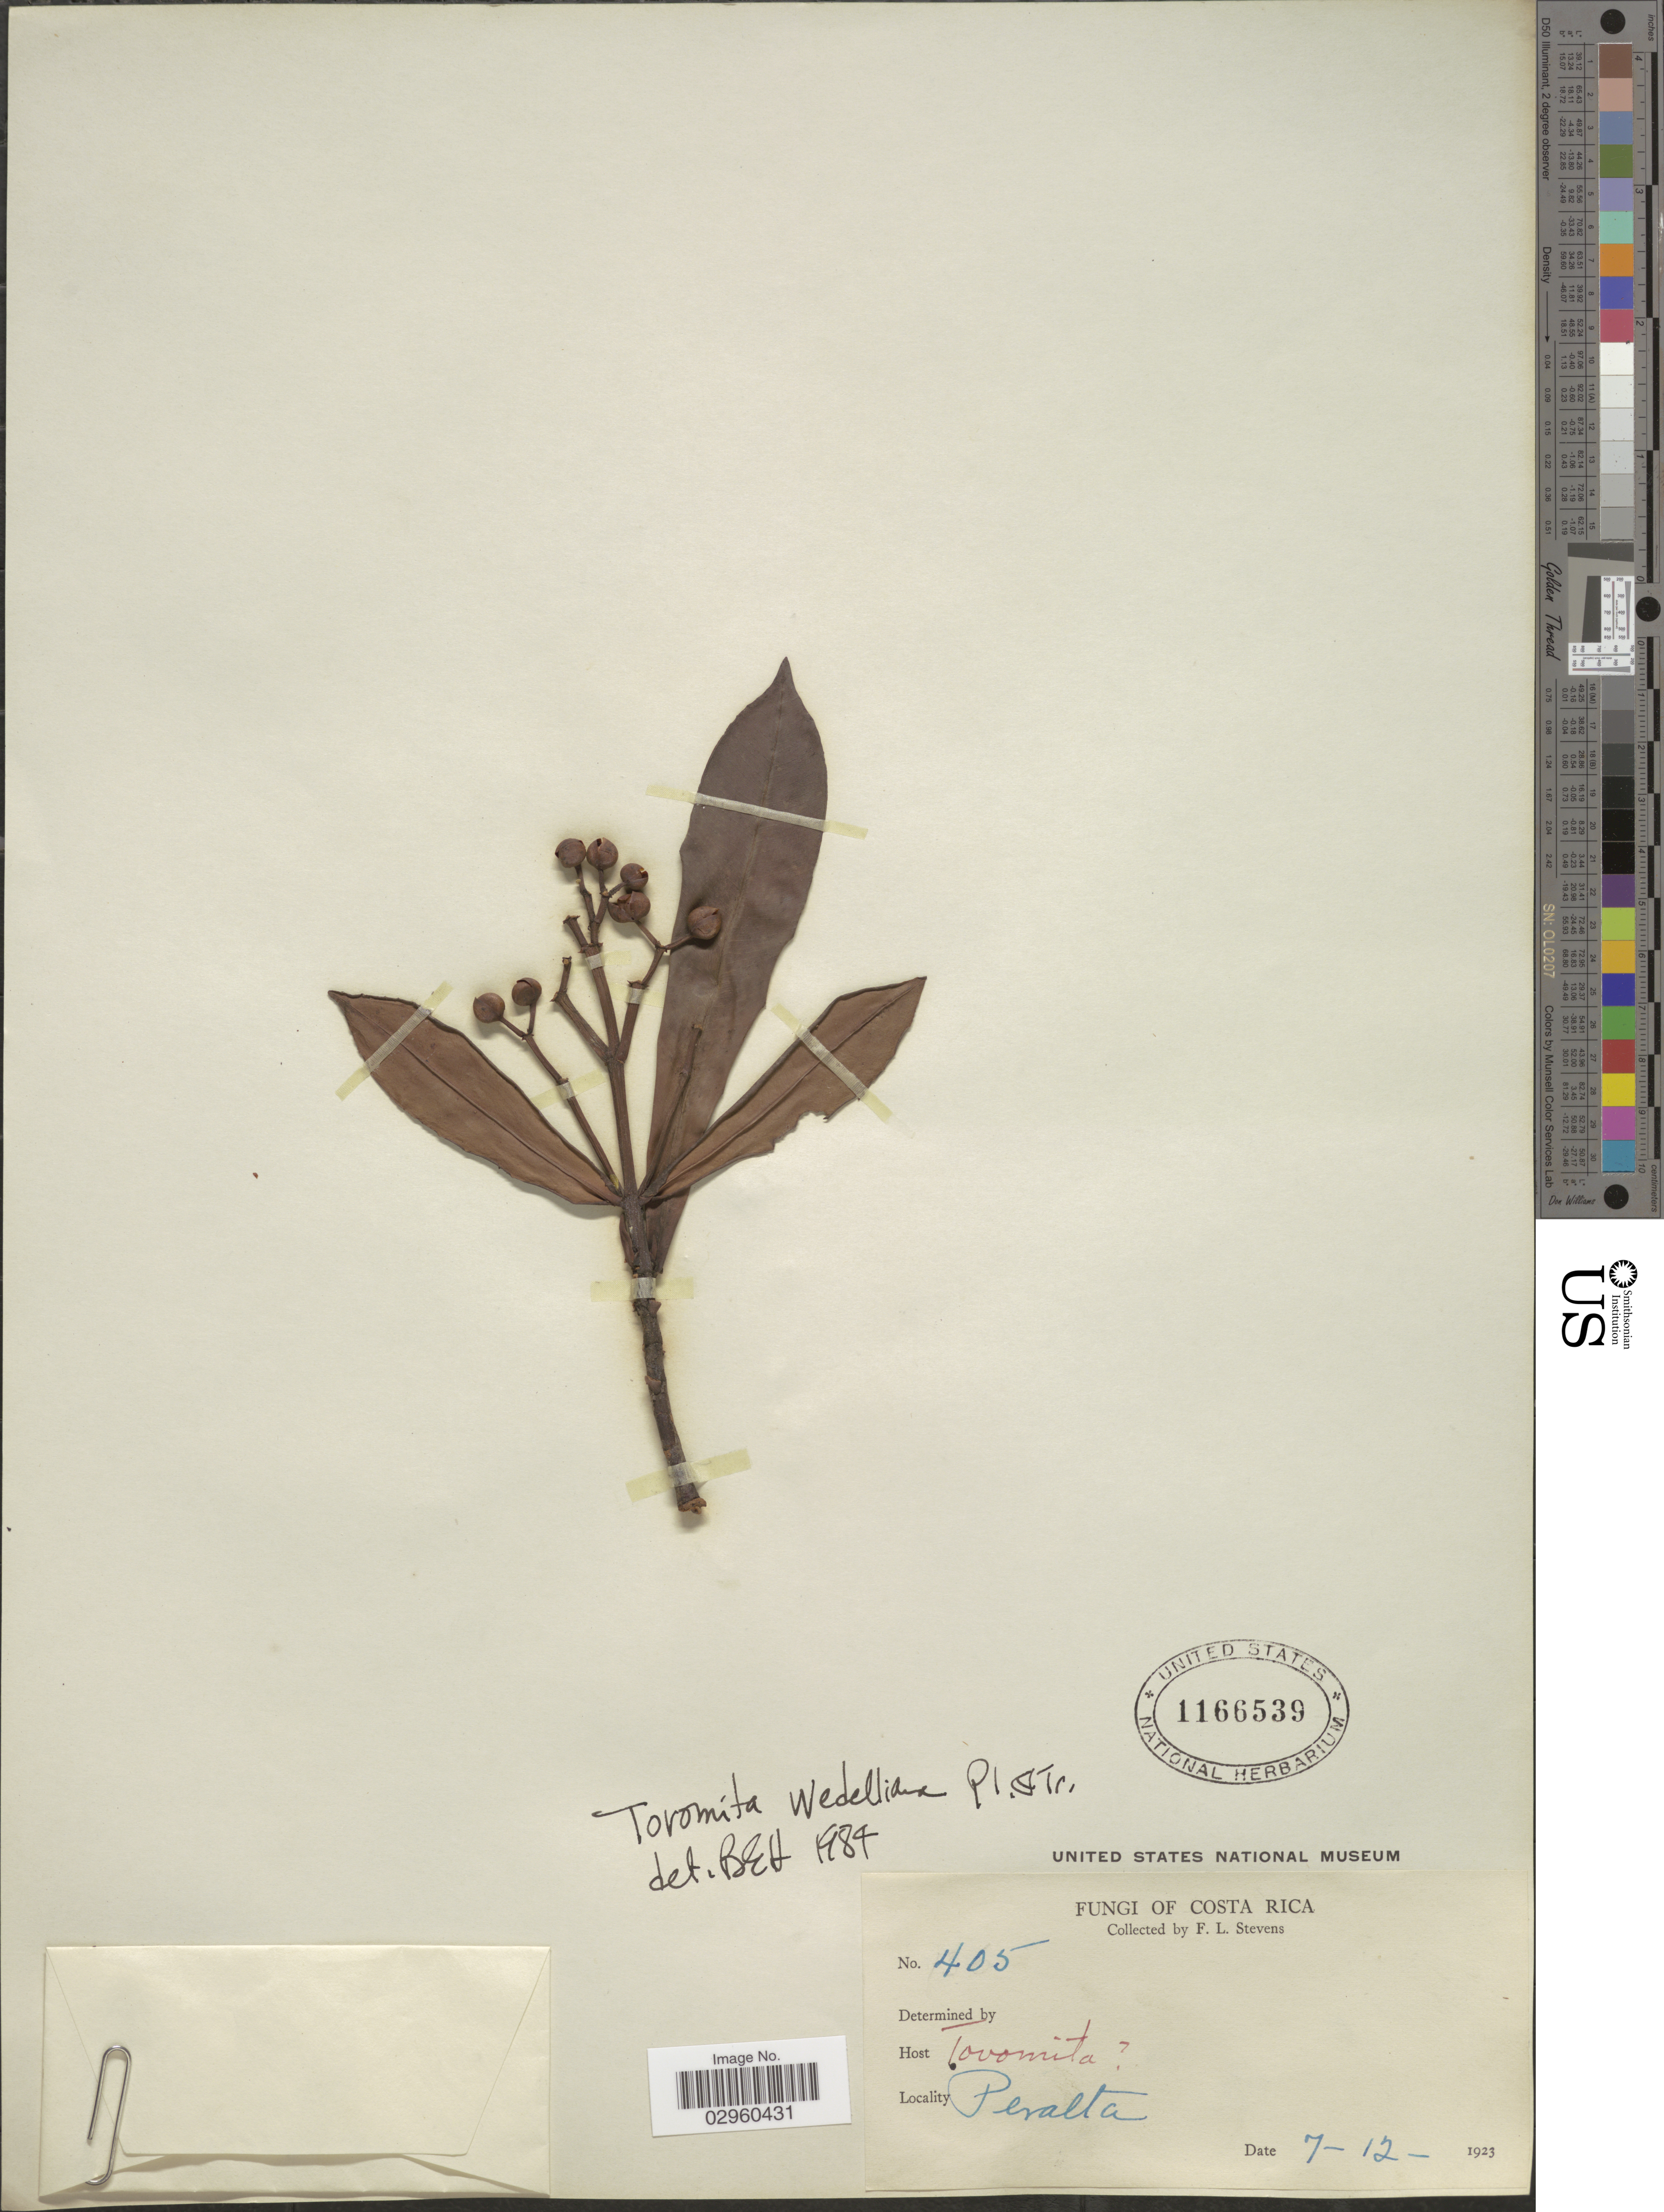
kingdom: Plantae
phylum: Tracheophyta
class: Magnoliopsida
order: Malpighiales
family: Clusiaceae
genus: Arawakia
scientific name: Arawakia weddelliana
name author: (Planch. & Triana) L. Marinho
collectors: F. L. Stevens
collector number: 405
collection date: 1923-12-07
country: Costa Rica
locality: Peralta.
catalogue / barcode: US 1166539